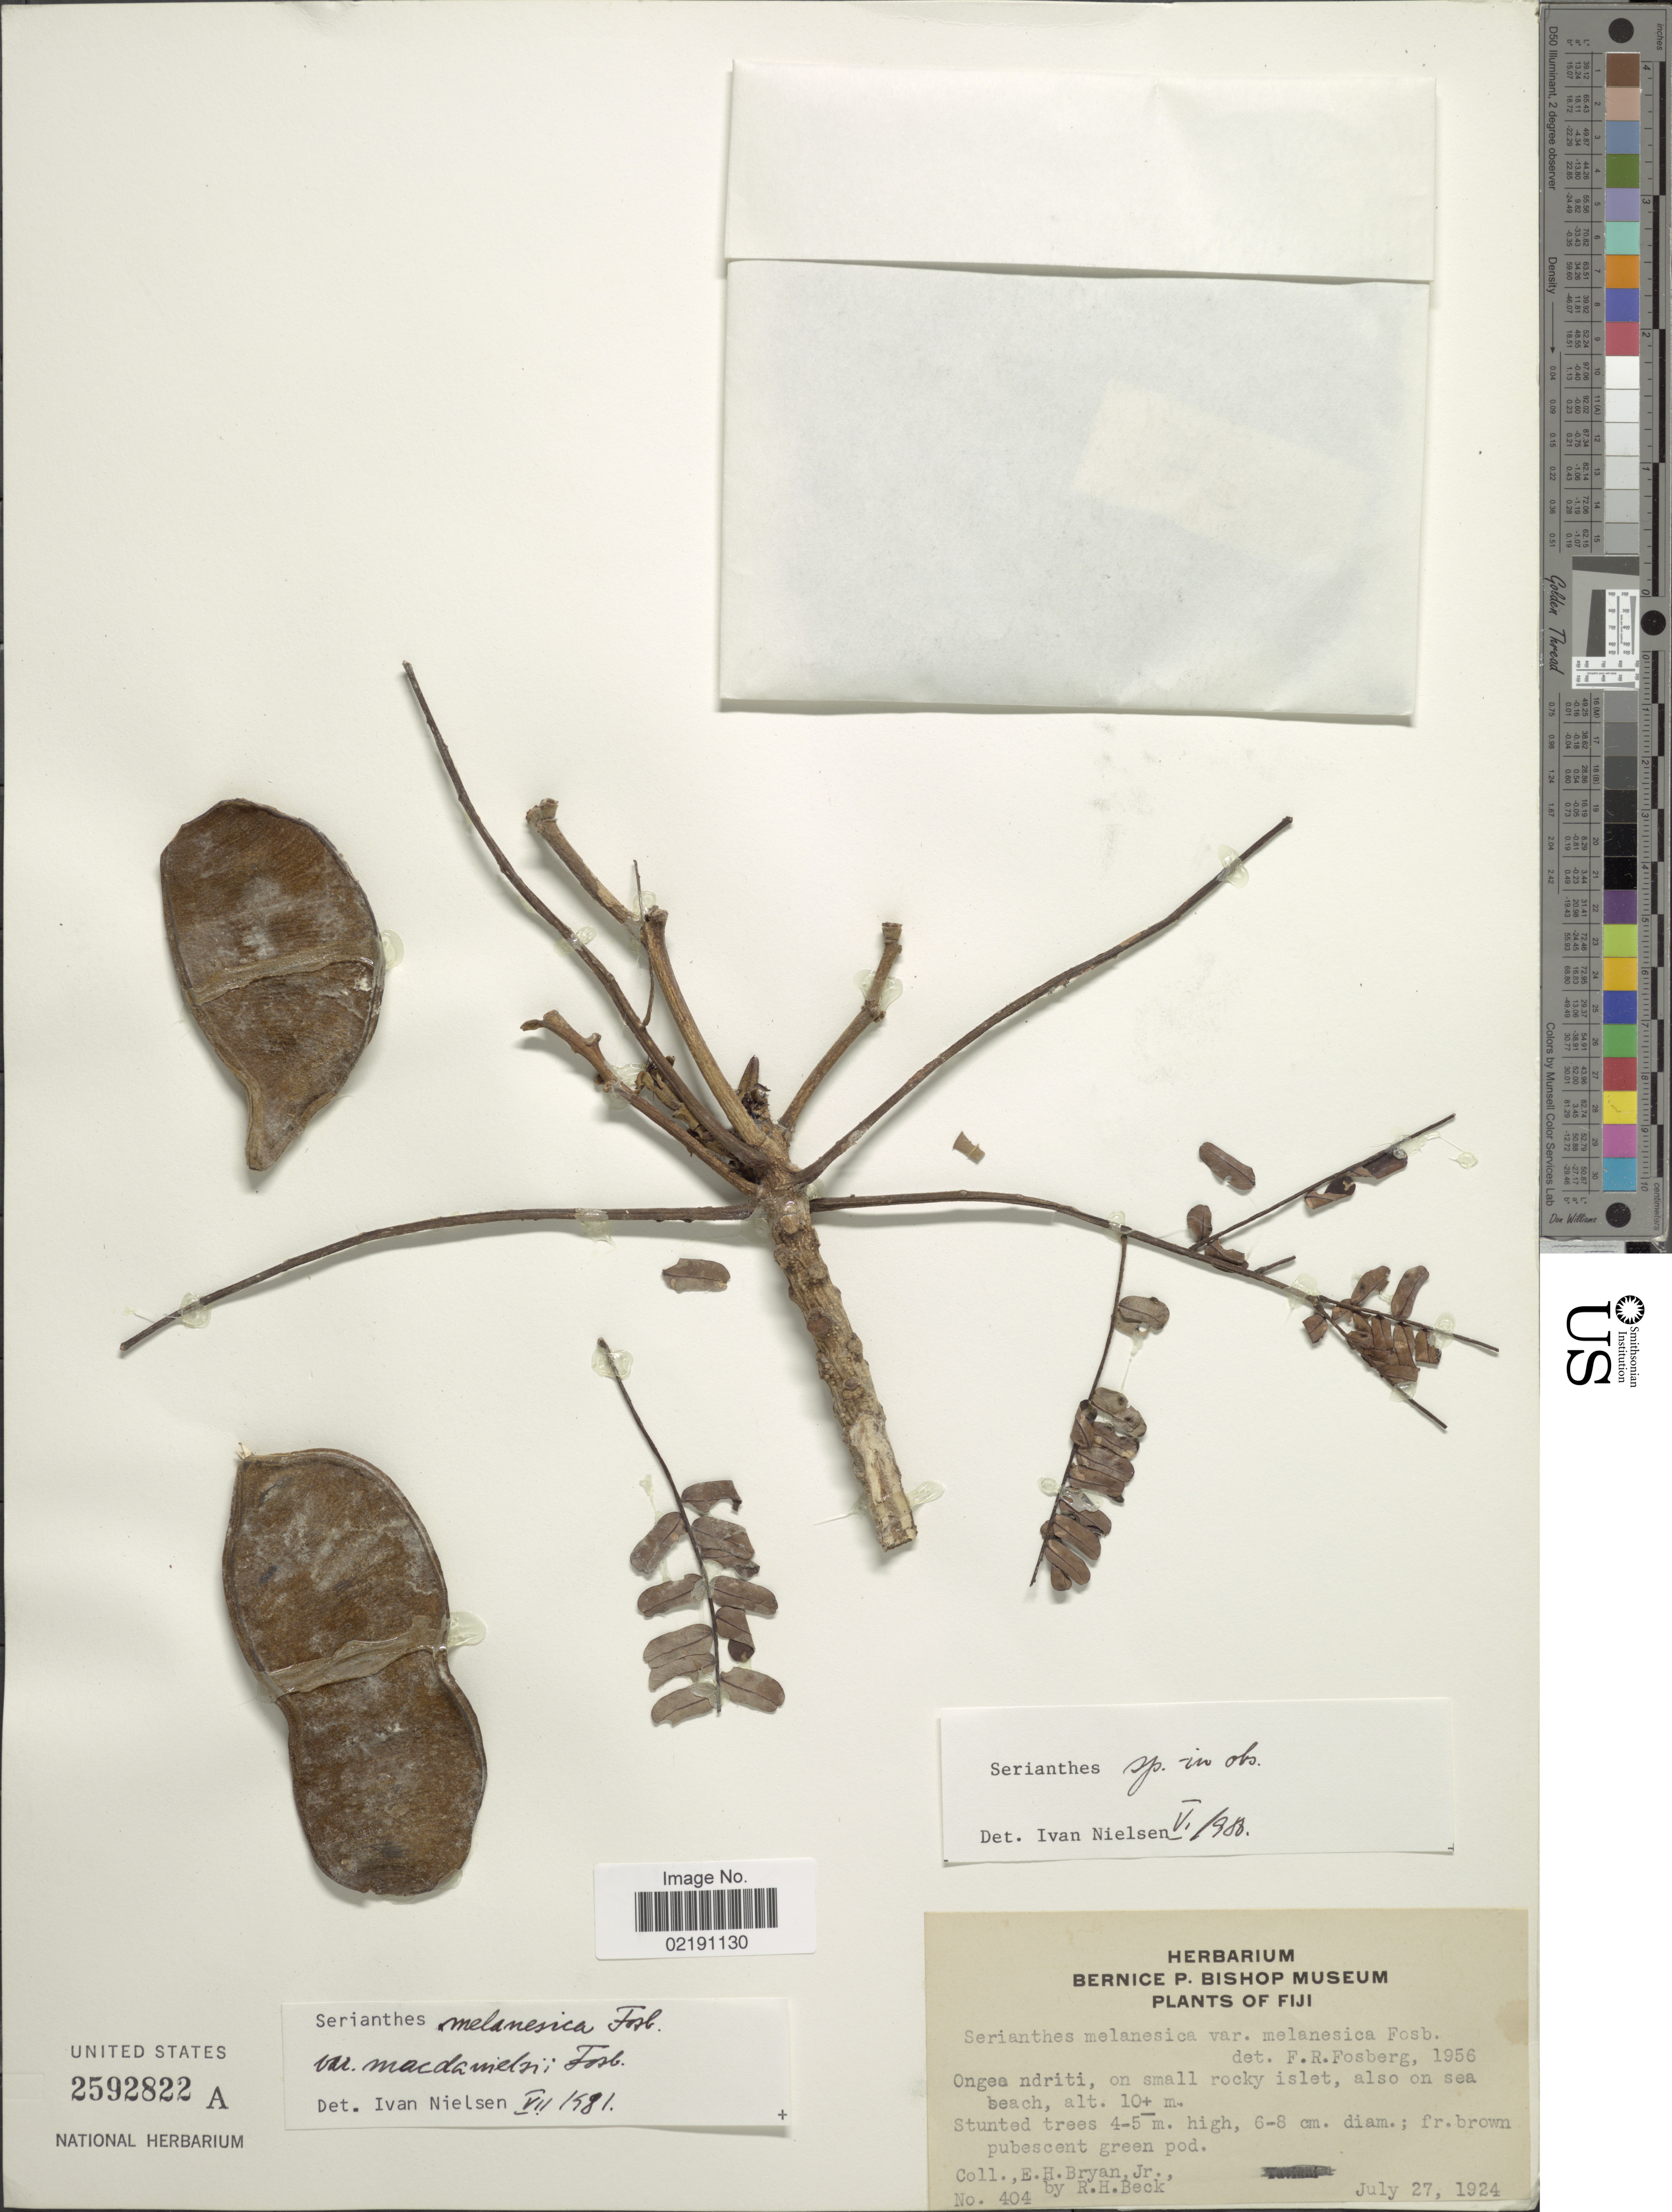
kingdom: Plantae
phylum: Tracheophyta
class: Magnoliopsida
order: Fabales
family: Fabaceae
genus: Serianthes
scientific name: Serianthes melanesica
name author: Fosberg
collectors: E. Bryan & R. Beck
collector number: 404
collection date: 1924-07-27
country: Fiji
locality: Ongea ndriti, on small rocky islet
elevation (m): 10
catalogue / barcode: US 2592822A